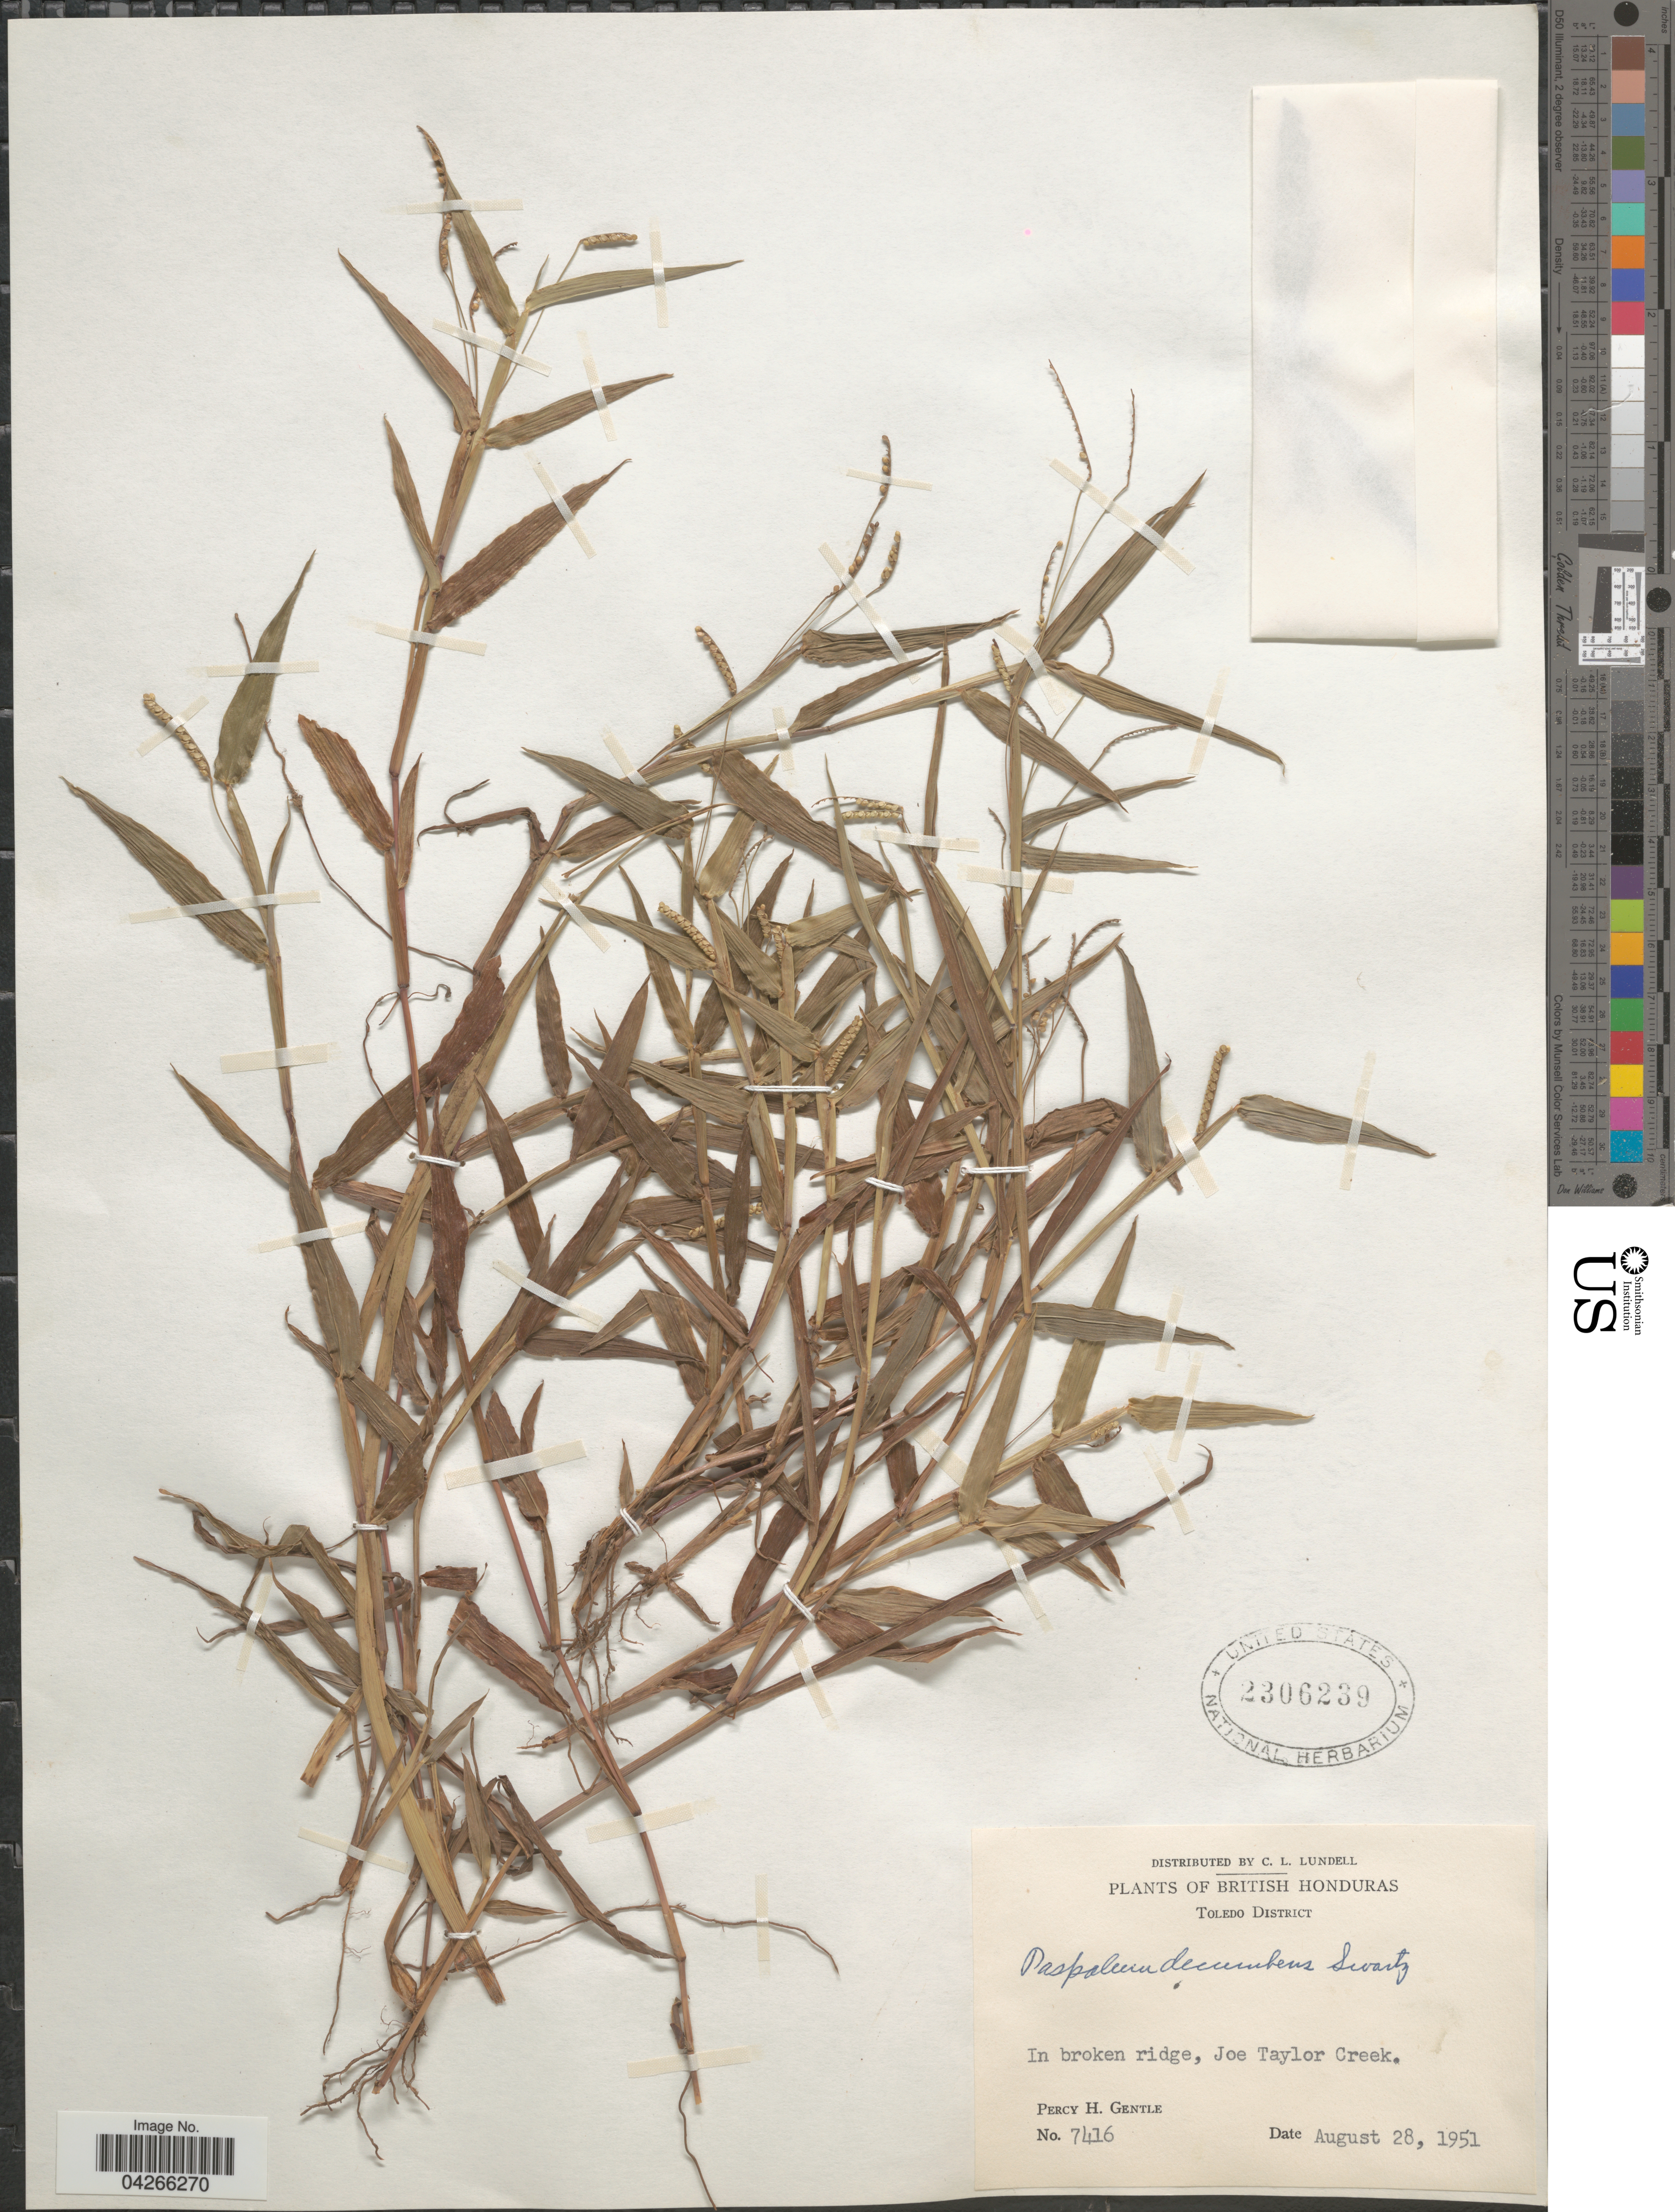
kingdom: Plantae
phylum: Tracheophyta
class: Liliopsida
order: Poales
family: Poaceae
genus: Paspalum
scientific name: Paspalum decumbens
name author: Sw.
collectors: P. H. Gentle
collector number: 7416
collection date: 1951-08-28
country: Belize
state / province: Toledo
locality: British Honduras. Toledo District. In broken ridge, Joe Taylor Creek.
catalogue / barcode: US 2306239